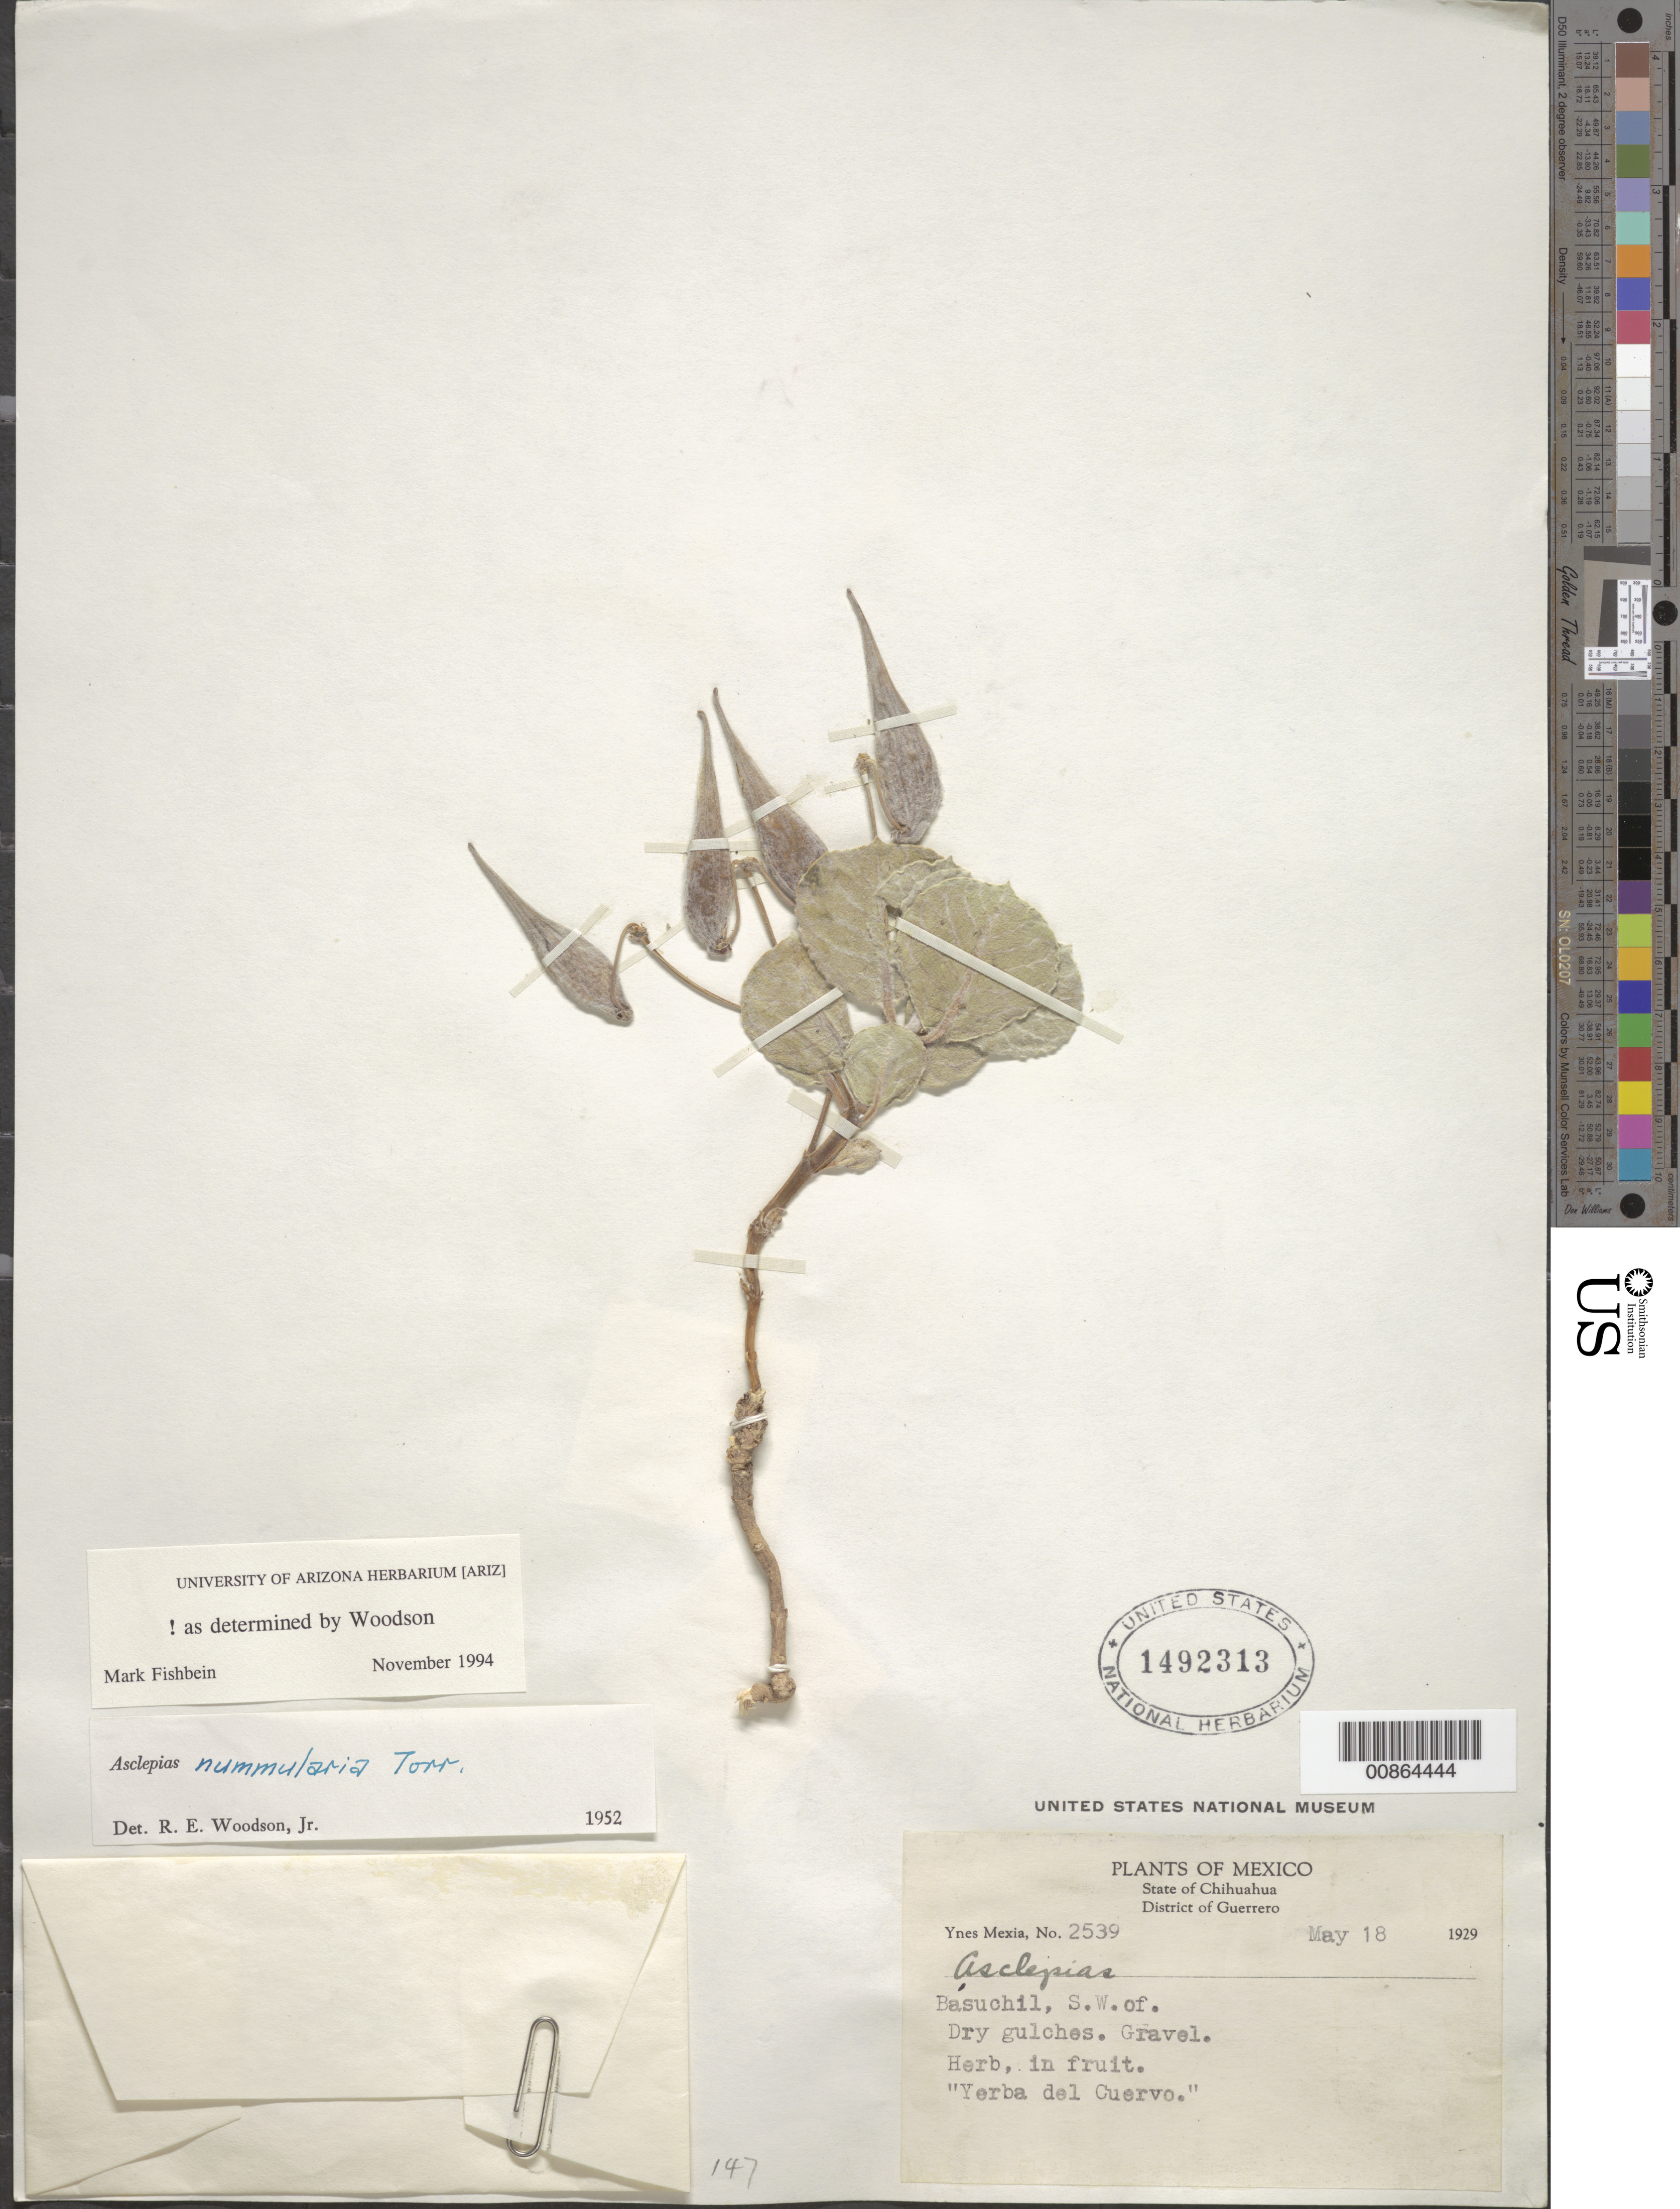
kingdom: Plantae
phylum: Tracheophyta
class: Magnoliopsida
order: Gentianales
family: Apocynaceae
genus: Asclepias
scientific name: Asclepias nummularia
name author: Torr.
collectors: Y. Mexia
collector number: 2539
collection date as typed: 18 May 1929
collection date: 1929-05-18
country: Mexico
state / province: Chihuahua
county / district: Guerrero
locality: SW of Básuchil.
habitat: Dry gulches. Gravel.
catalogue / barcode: US 1492313